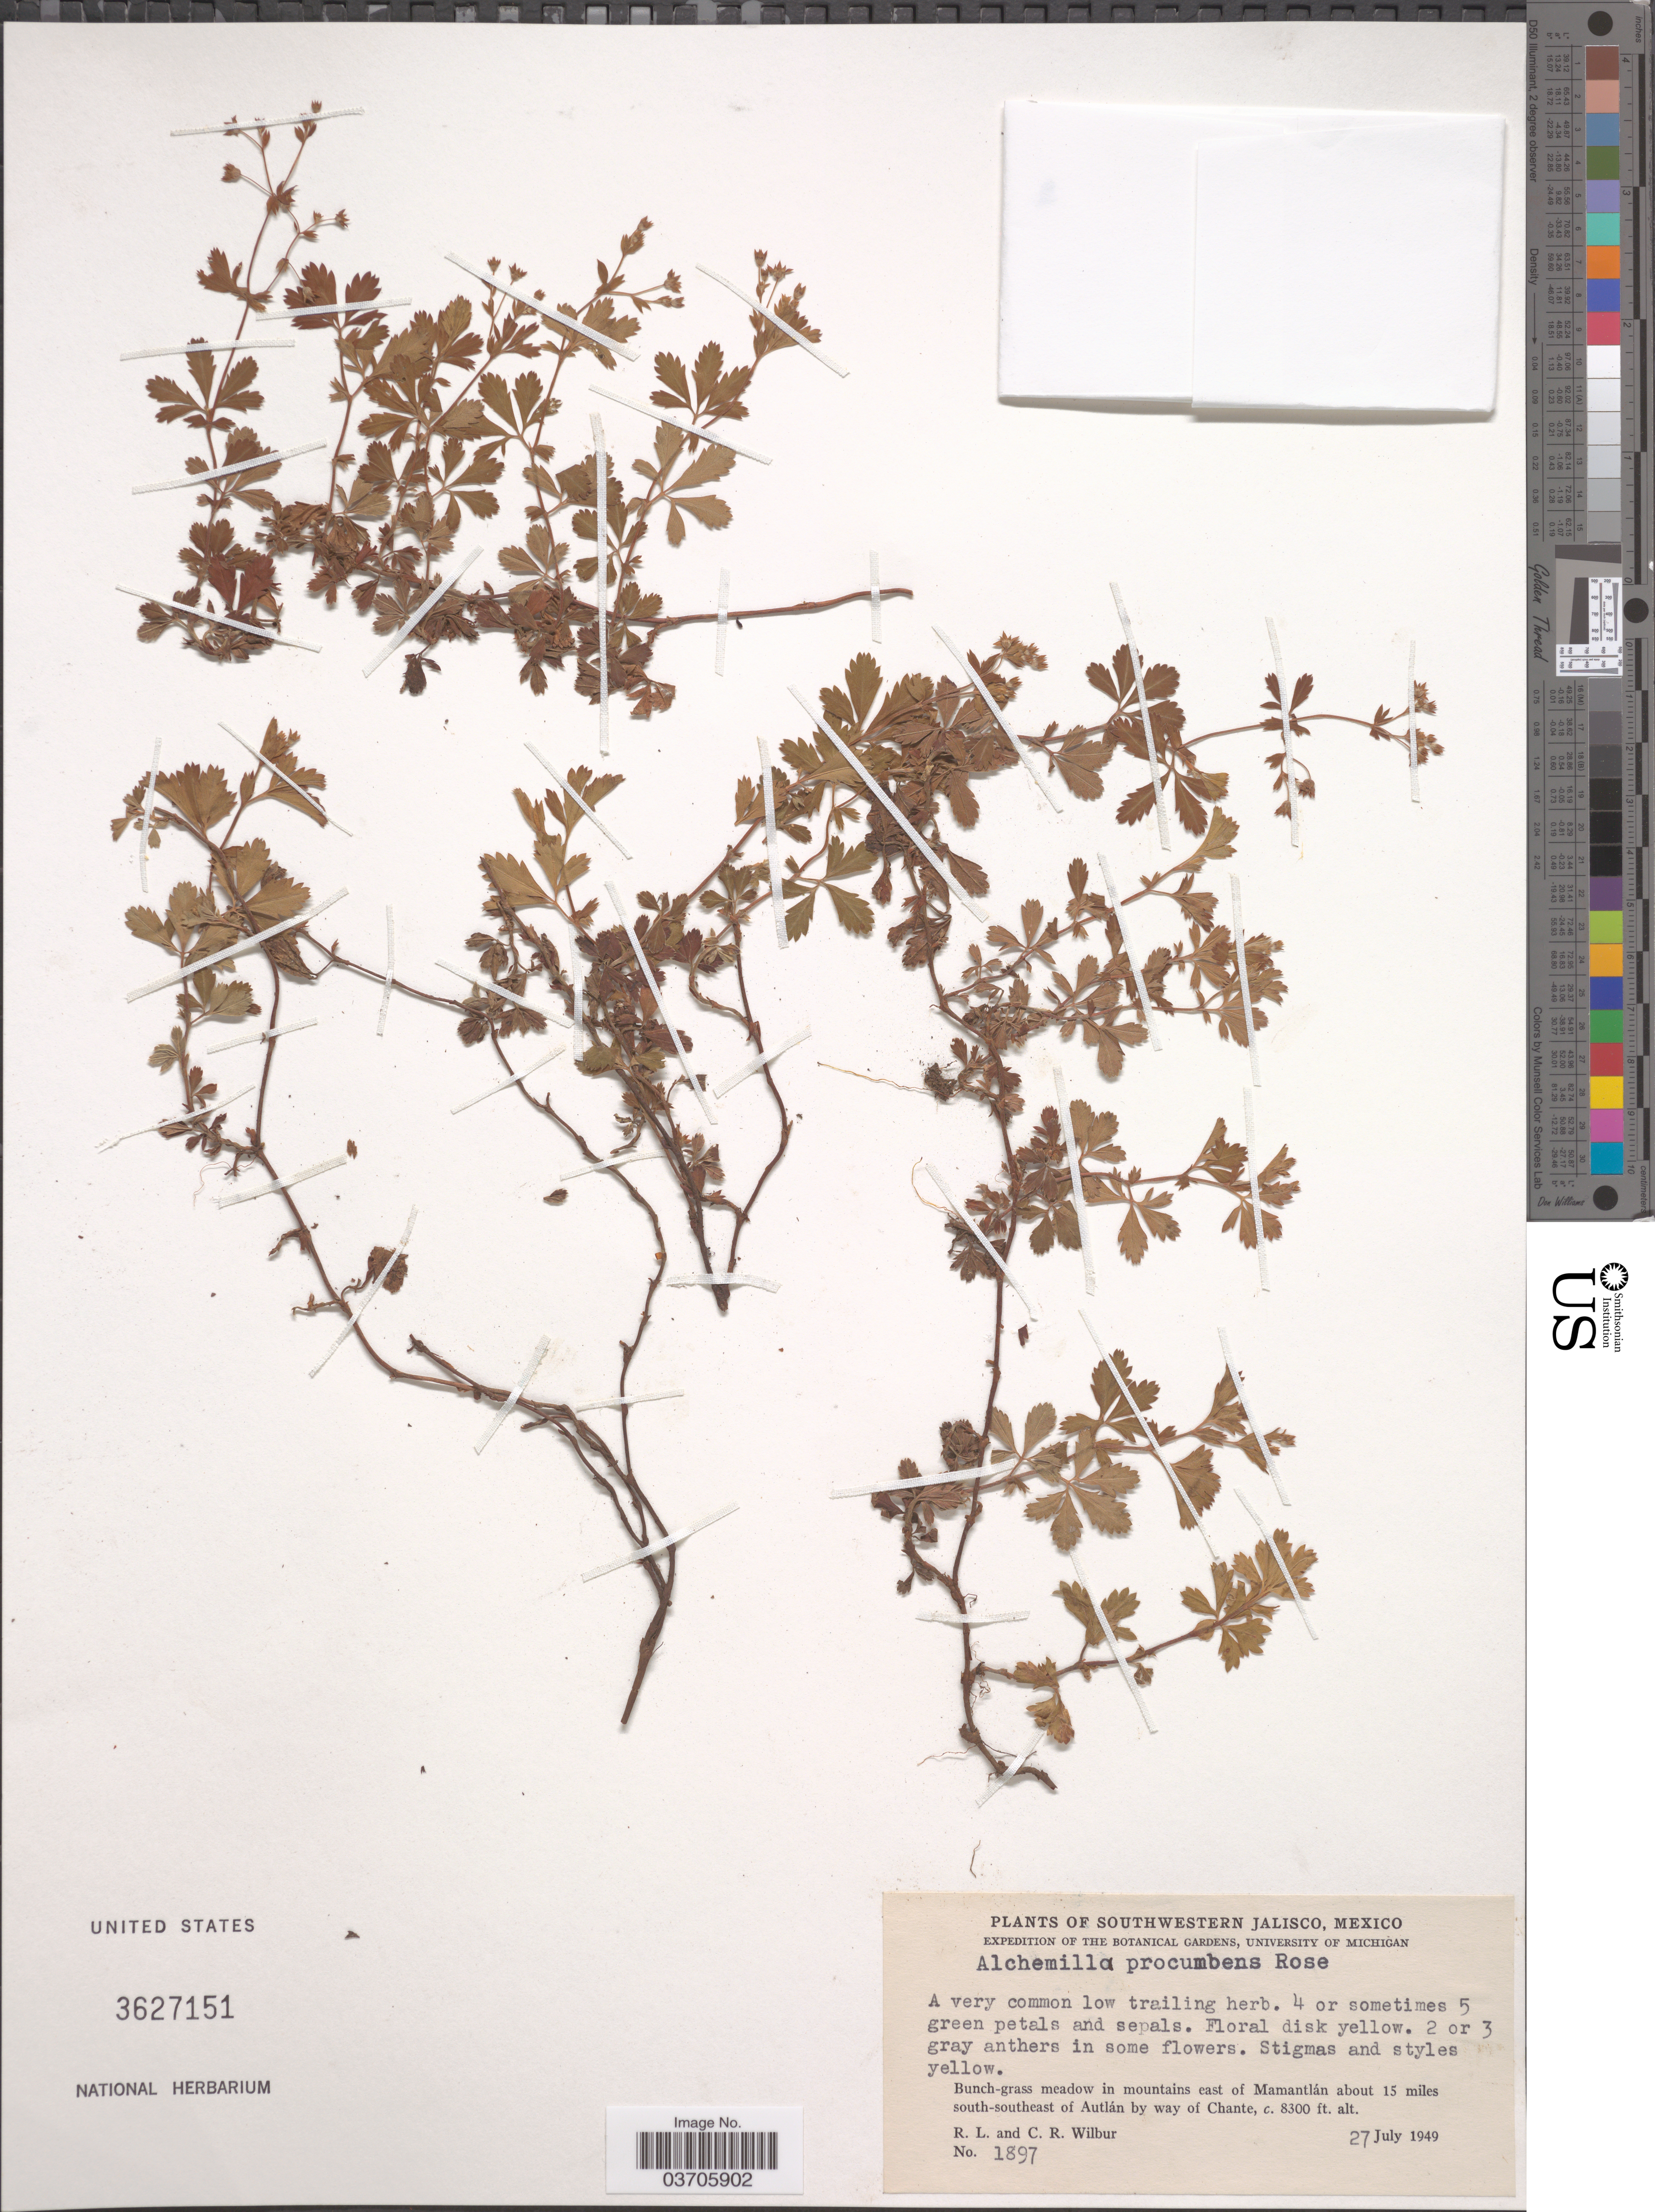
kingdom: Plantae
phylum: Tracheophyta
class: Magnoliopsida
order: Rosales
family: Rosaceae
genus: Lachemilla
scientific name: Lachemilla procumbens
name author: (Rose) Rydb.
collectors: R. L. Wilbur & C. Wilbur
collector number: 1897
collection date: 1949-07-27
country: Mexico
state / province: Jalisco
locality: Southwestern Jalisco. In mountains east of Mamantlán about 15 miles south-southeast of Autlán by way of Chante.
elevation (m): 2530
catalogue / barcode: US 3627151